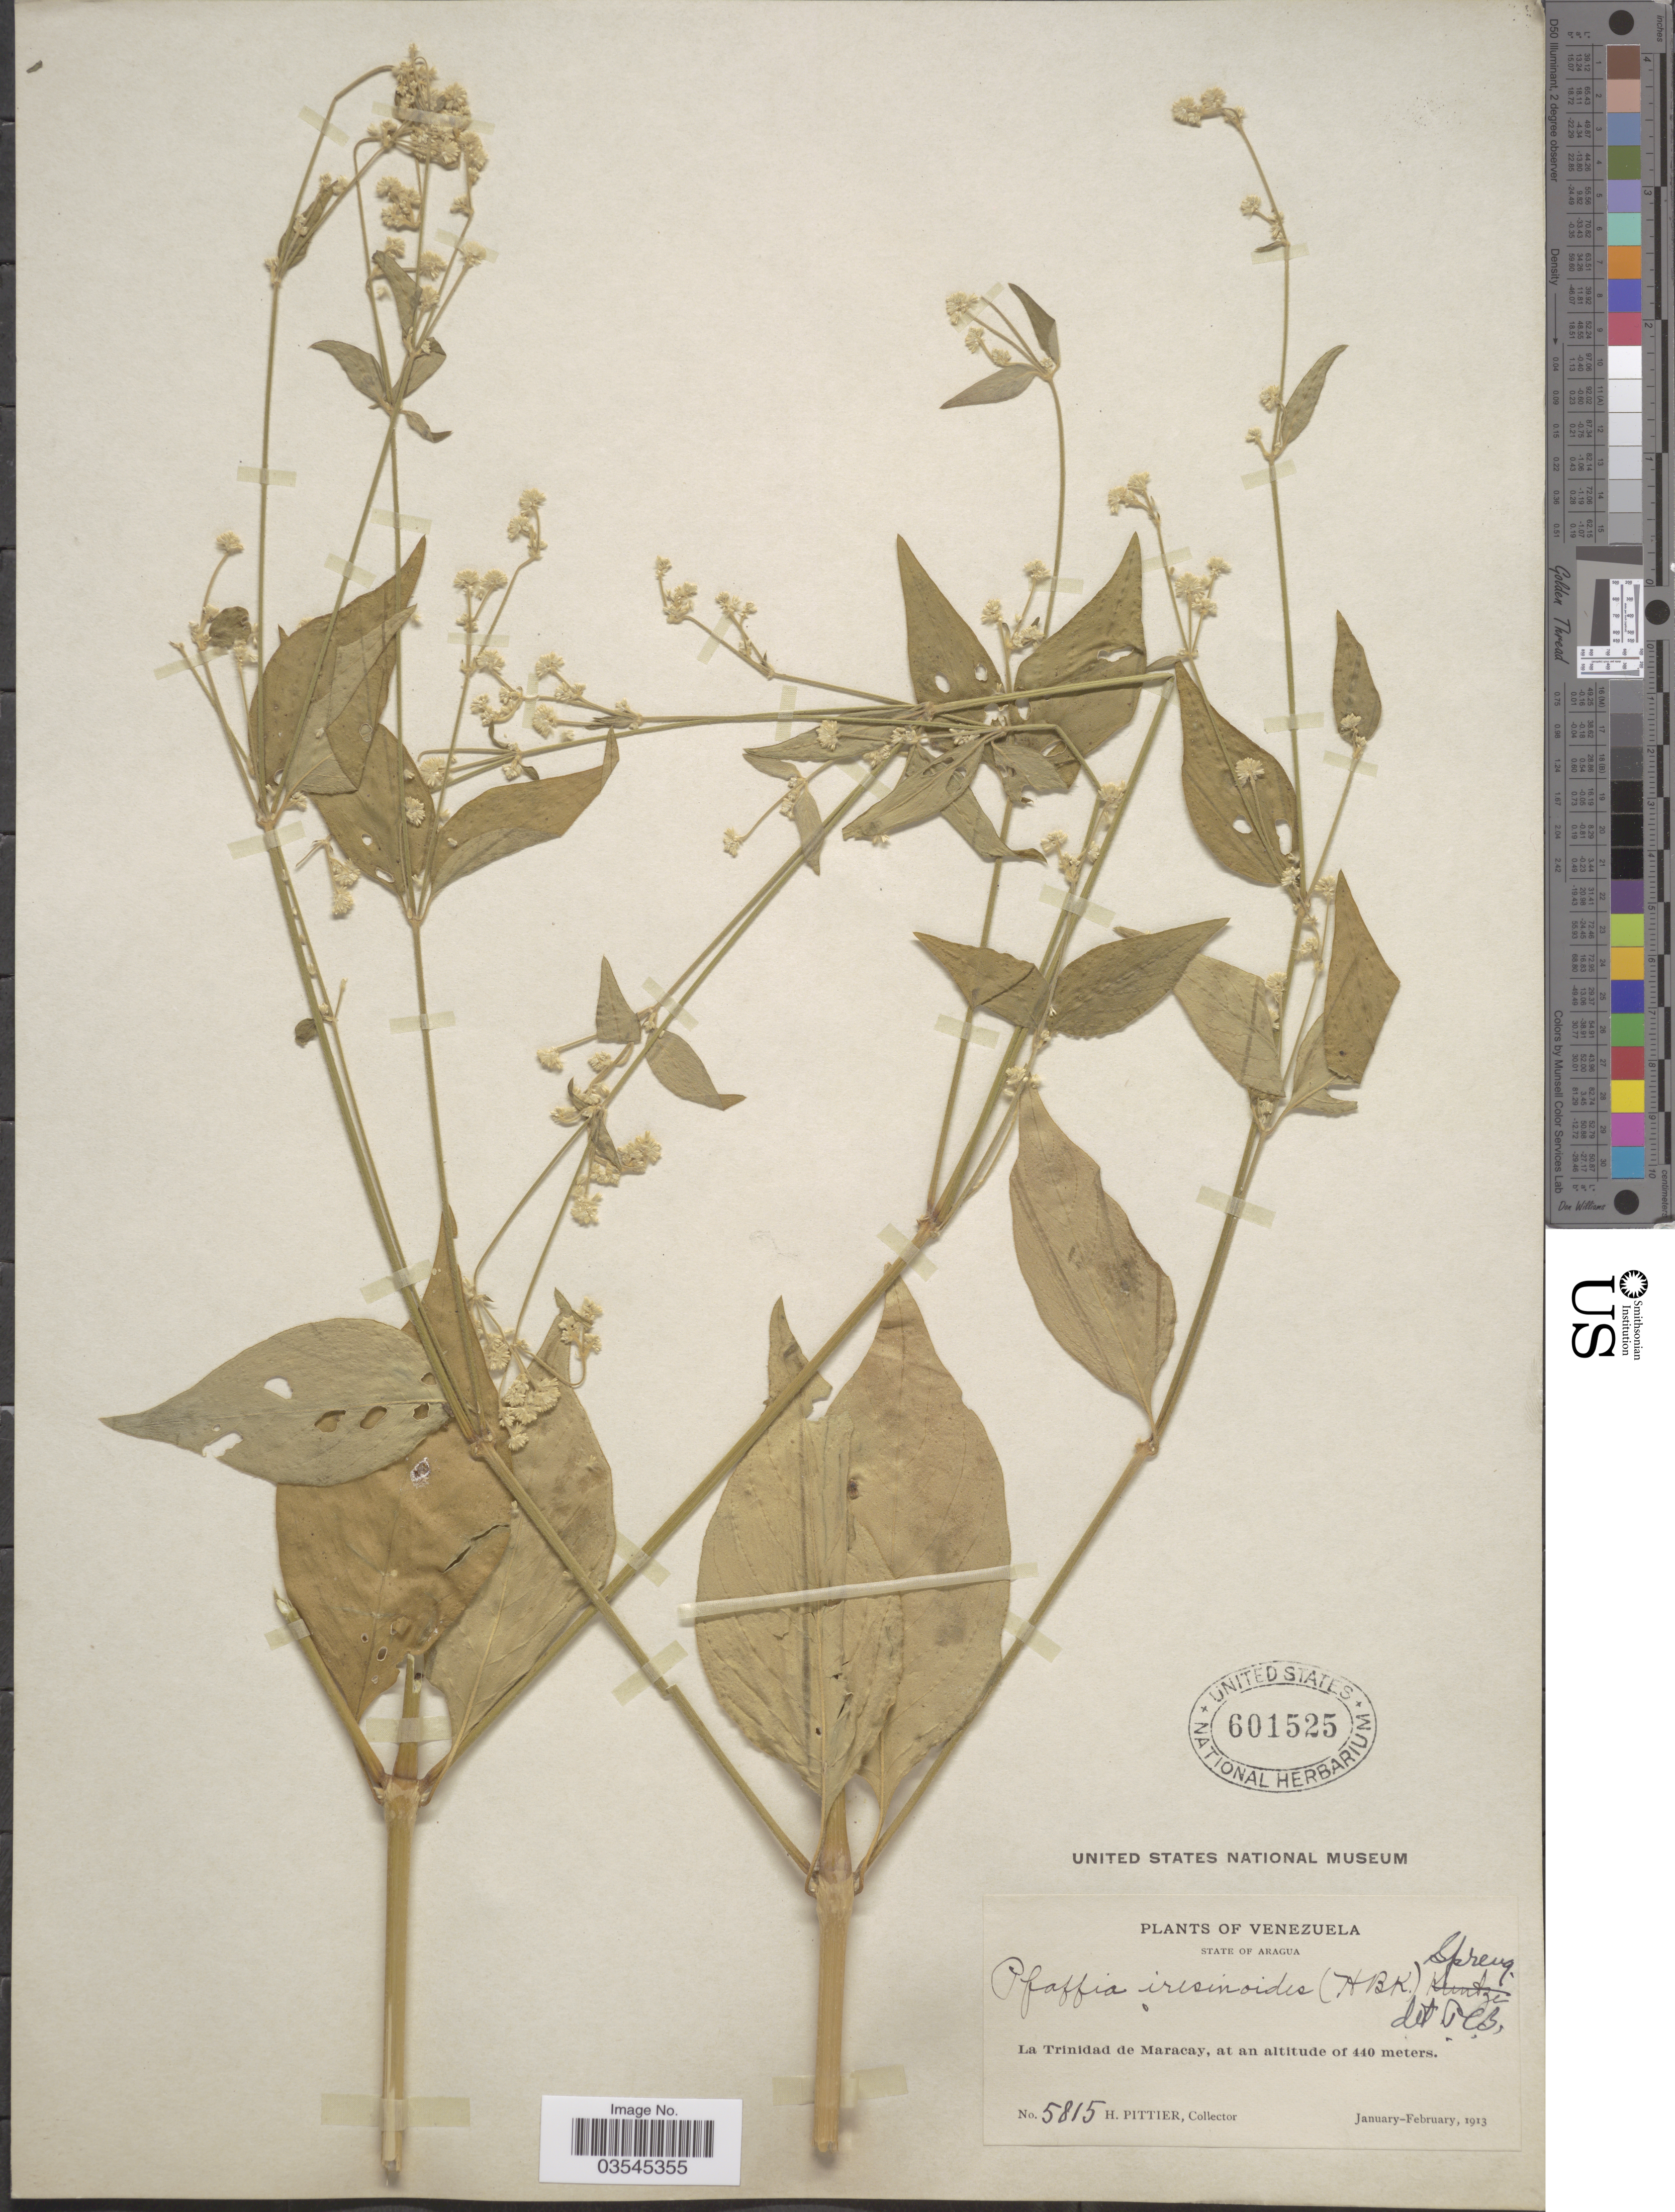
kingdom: Plantae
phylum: Tracheophyta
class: Magnoliopsida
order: Caryophyllales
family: Amaranthaceae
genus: Pfaffia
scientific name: Pfaffia iresinoides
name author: (Kunth) Spreng.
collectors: H. F. Pittier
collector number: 5815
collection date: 1913-01/1913-02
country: Venezuela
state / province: Aragua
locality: La Trinidad de Maracay.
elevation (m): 440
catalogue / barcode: US 601525